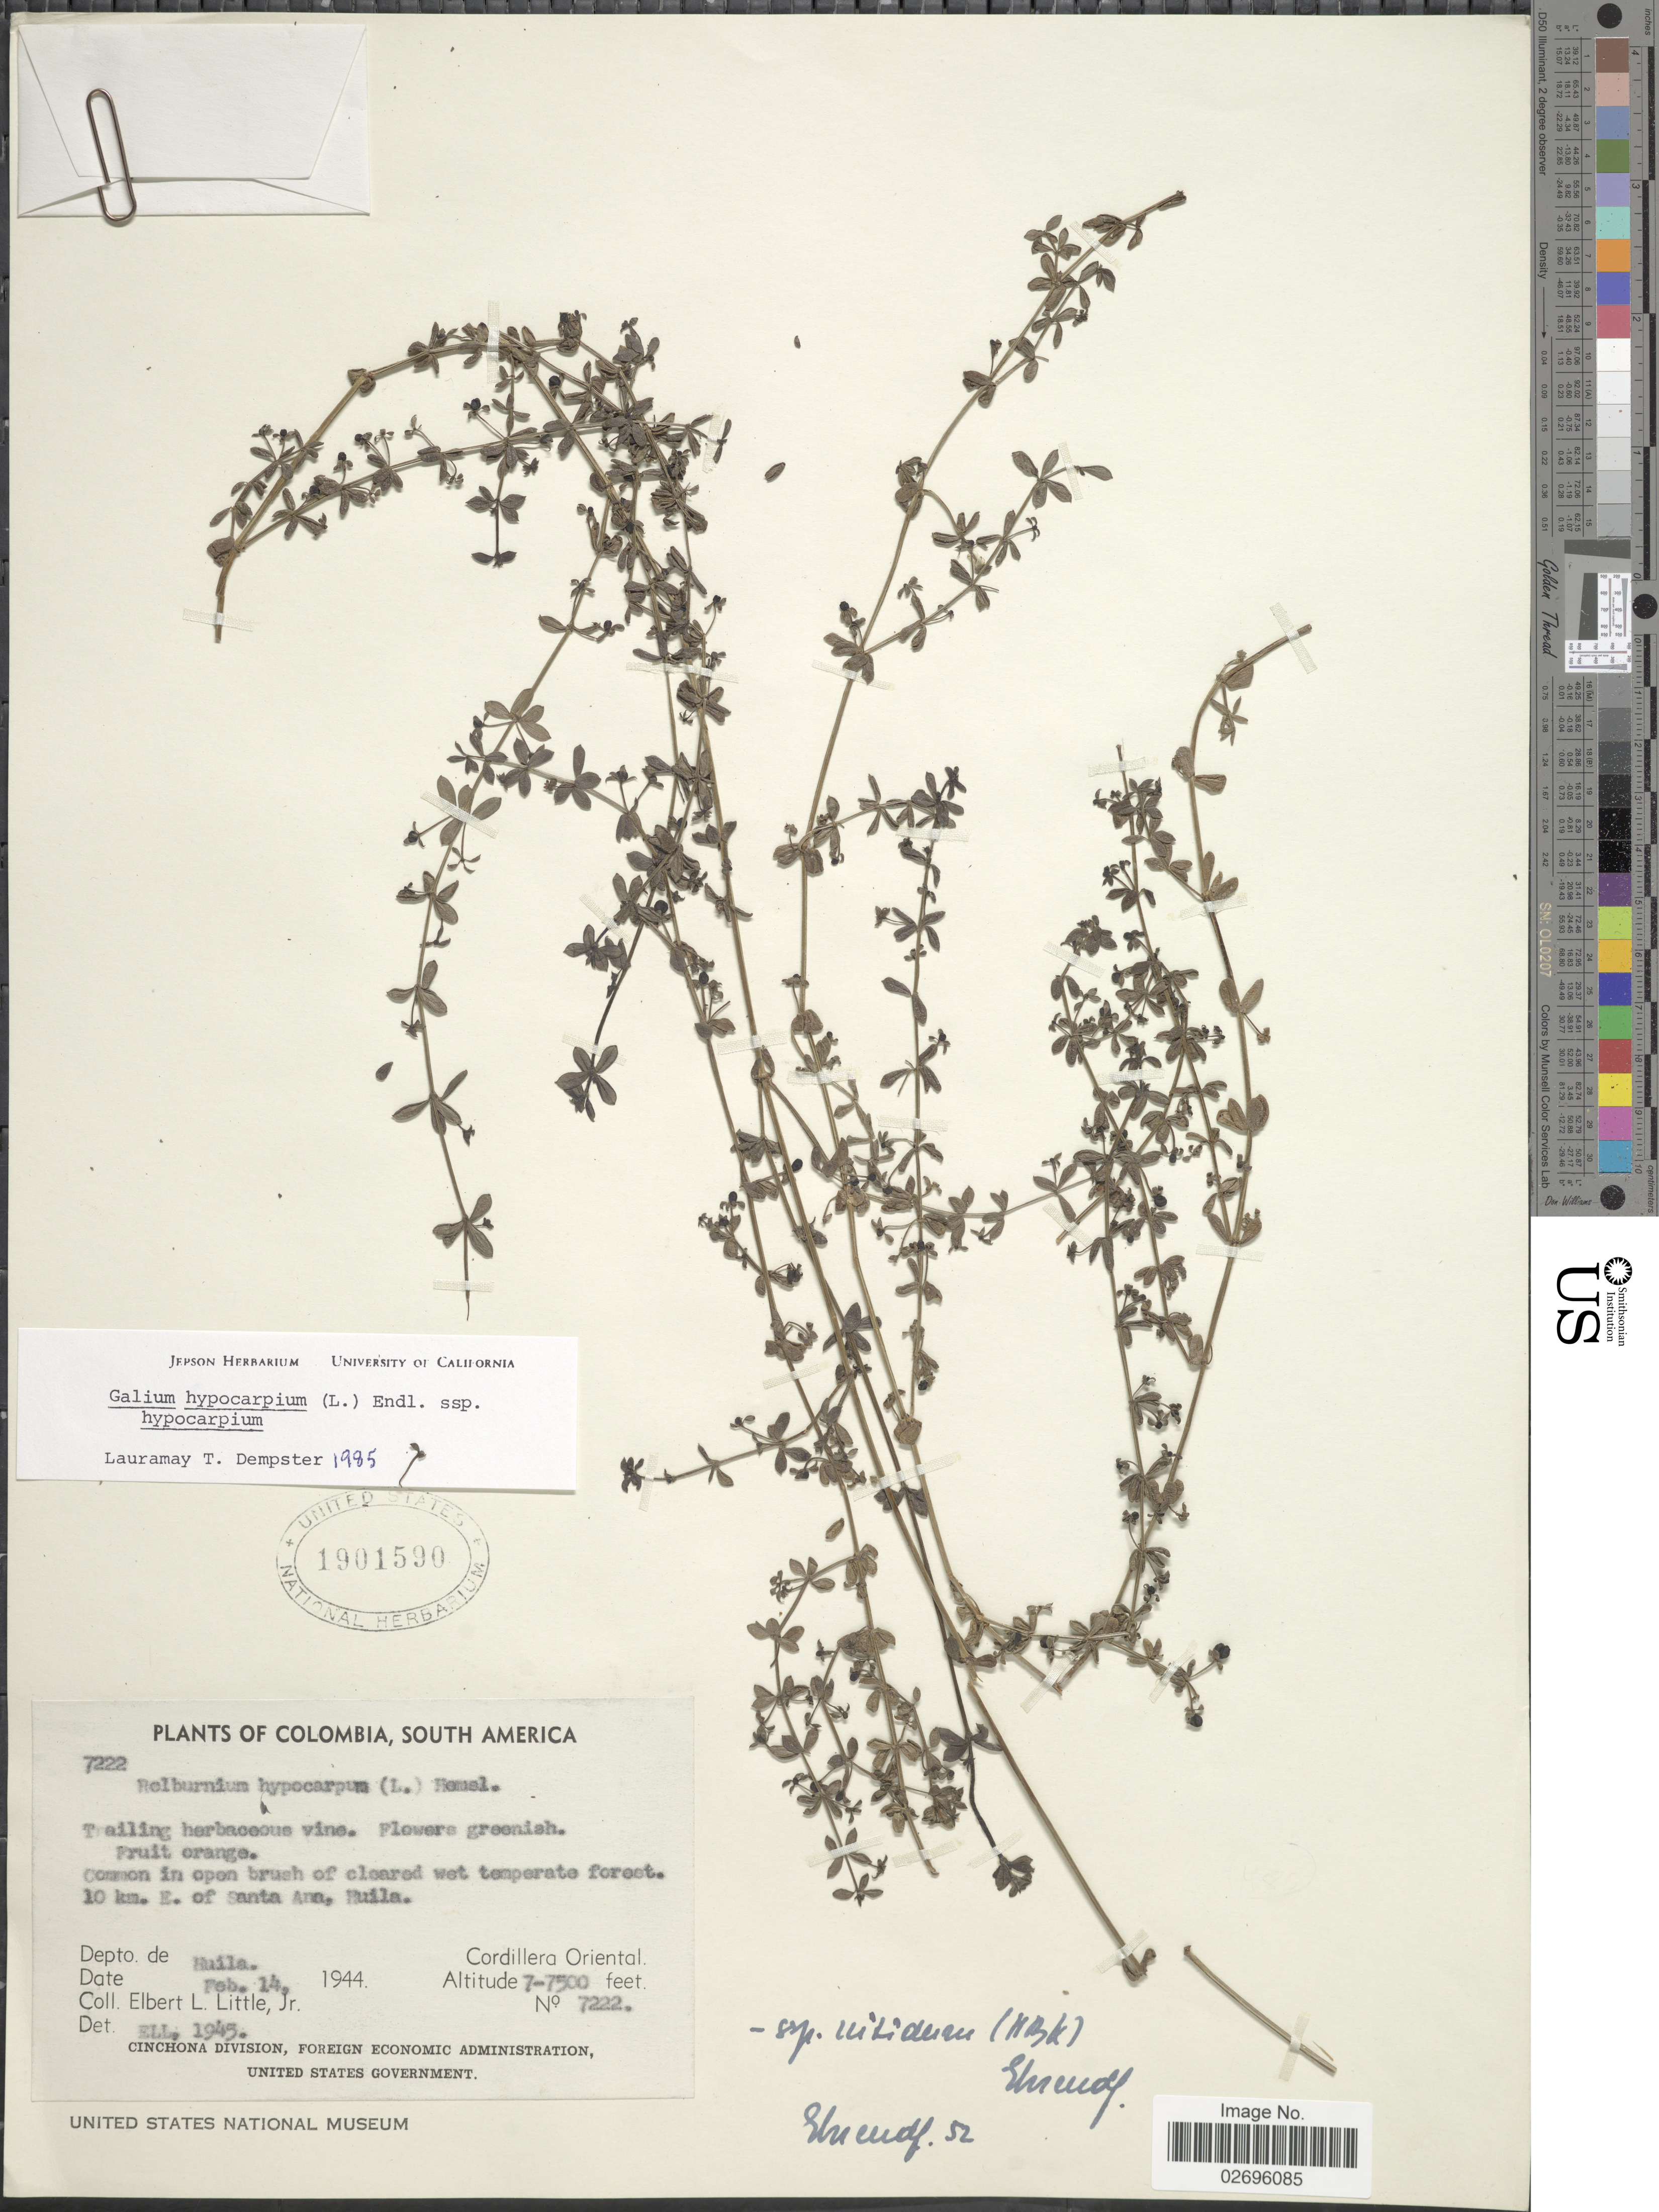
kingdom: Plantae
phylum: Tracheophyta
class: Magnoliopsida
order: Gentianales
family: Rubiaceae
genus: Galium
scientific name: Galium hypocarpium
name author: (L.) Endl. ex Griseb.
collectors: E. L. Little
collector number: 7222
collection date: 1944-02-14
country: Colombia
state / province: Huila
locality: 10 km. E. of Santa Ana. Depto. de Huila. Cordillera Oriental.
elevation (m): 2134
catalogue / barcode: US 1901590